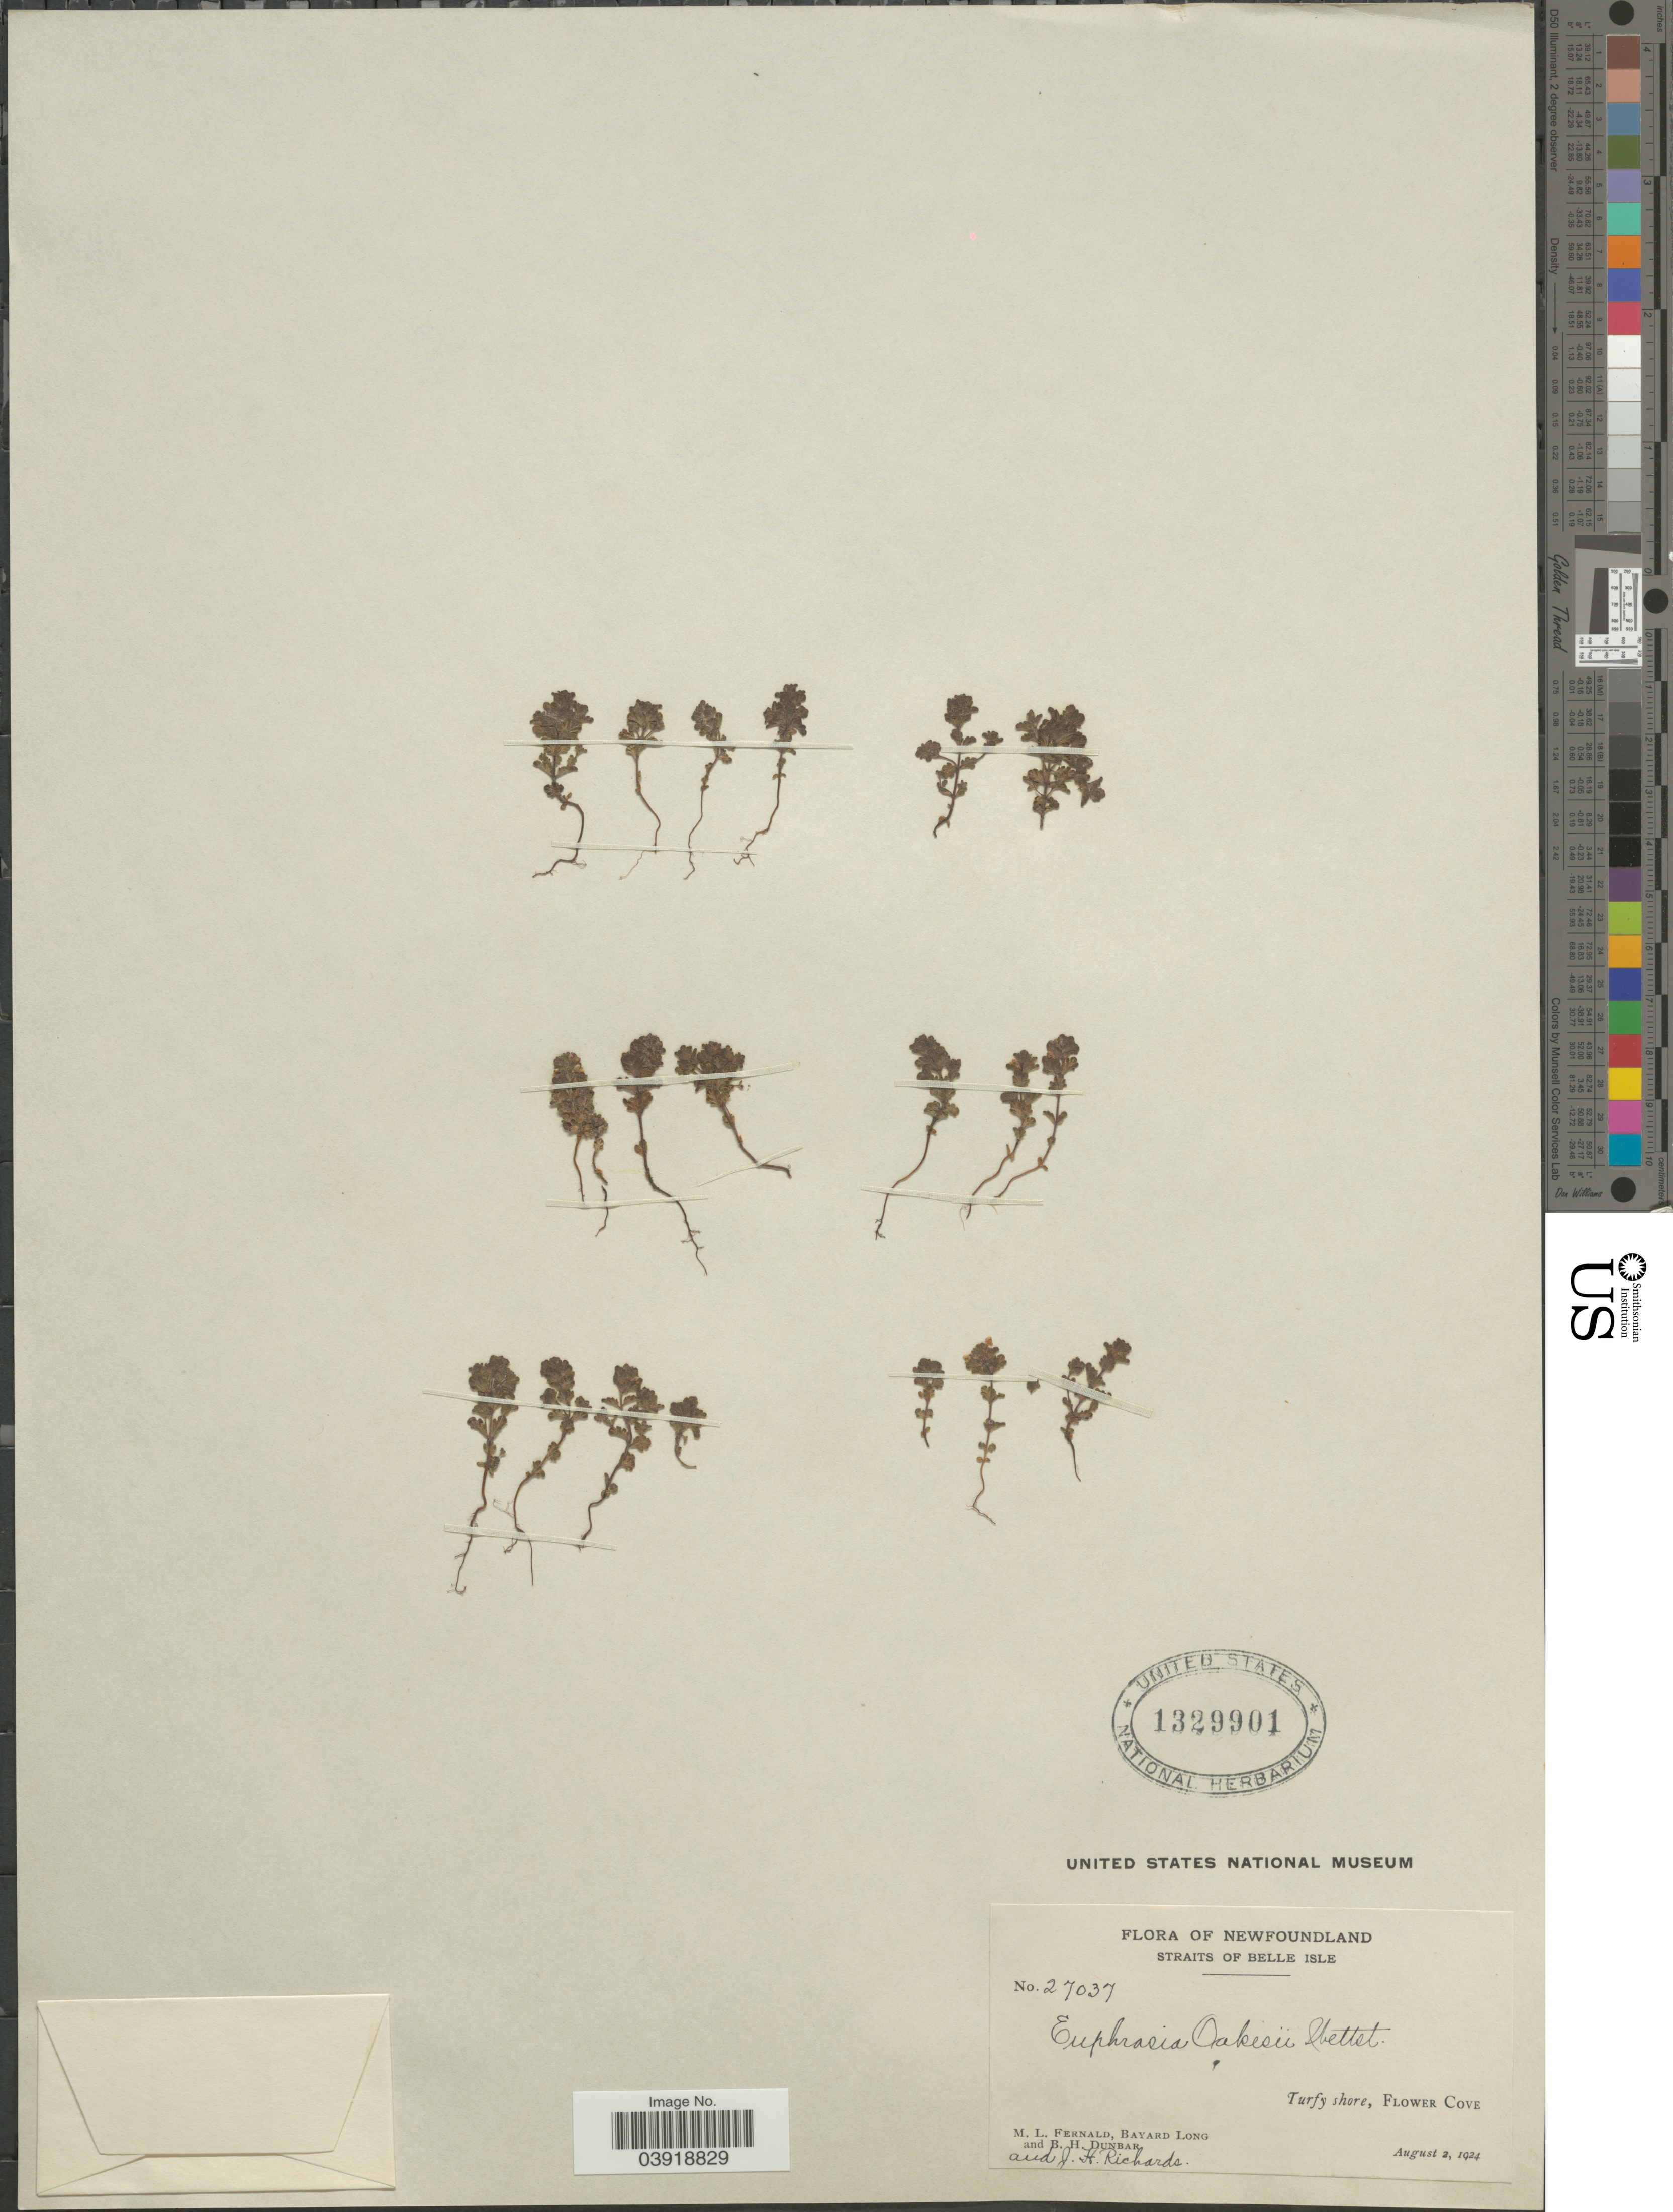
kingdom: Plantae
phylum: Tracheophyta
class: Magnoliopsida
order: Lamiales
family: Orobanchaceae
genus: Euphrasia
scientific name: Euphrasia oakesii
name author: Wettst.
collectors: M. L. Fernald, B. Long, B. Dunbar & J. Richards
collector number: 27037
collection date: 1924-08-02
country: Canada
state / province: Newfoundland and Labrador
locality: Straits of Belle Isle. Turfy shore, Flower Cove.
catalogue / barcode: US 1329901